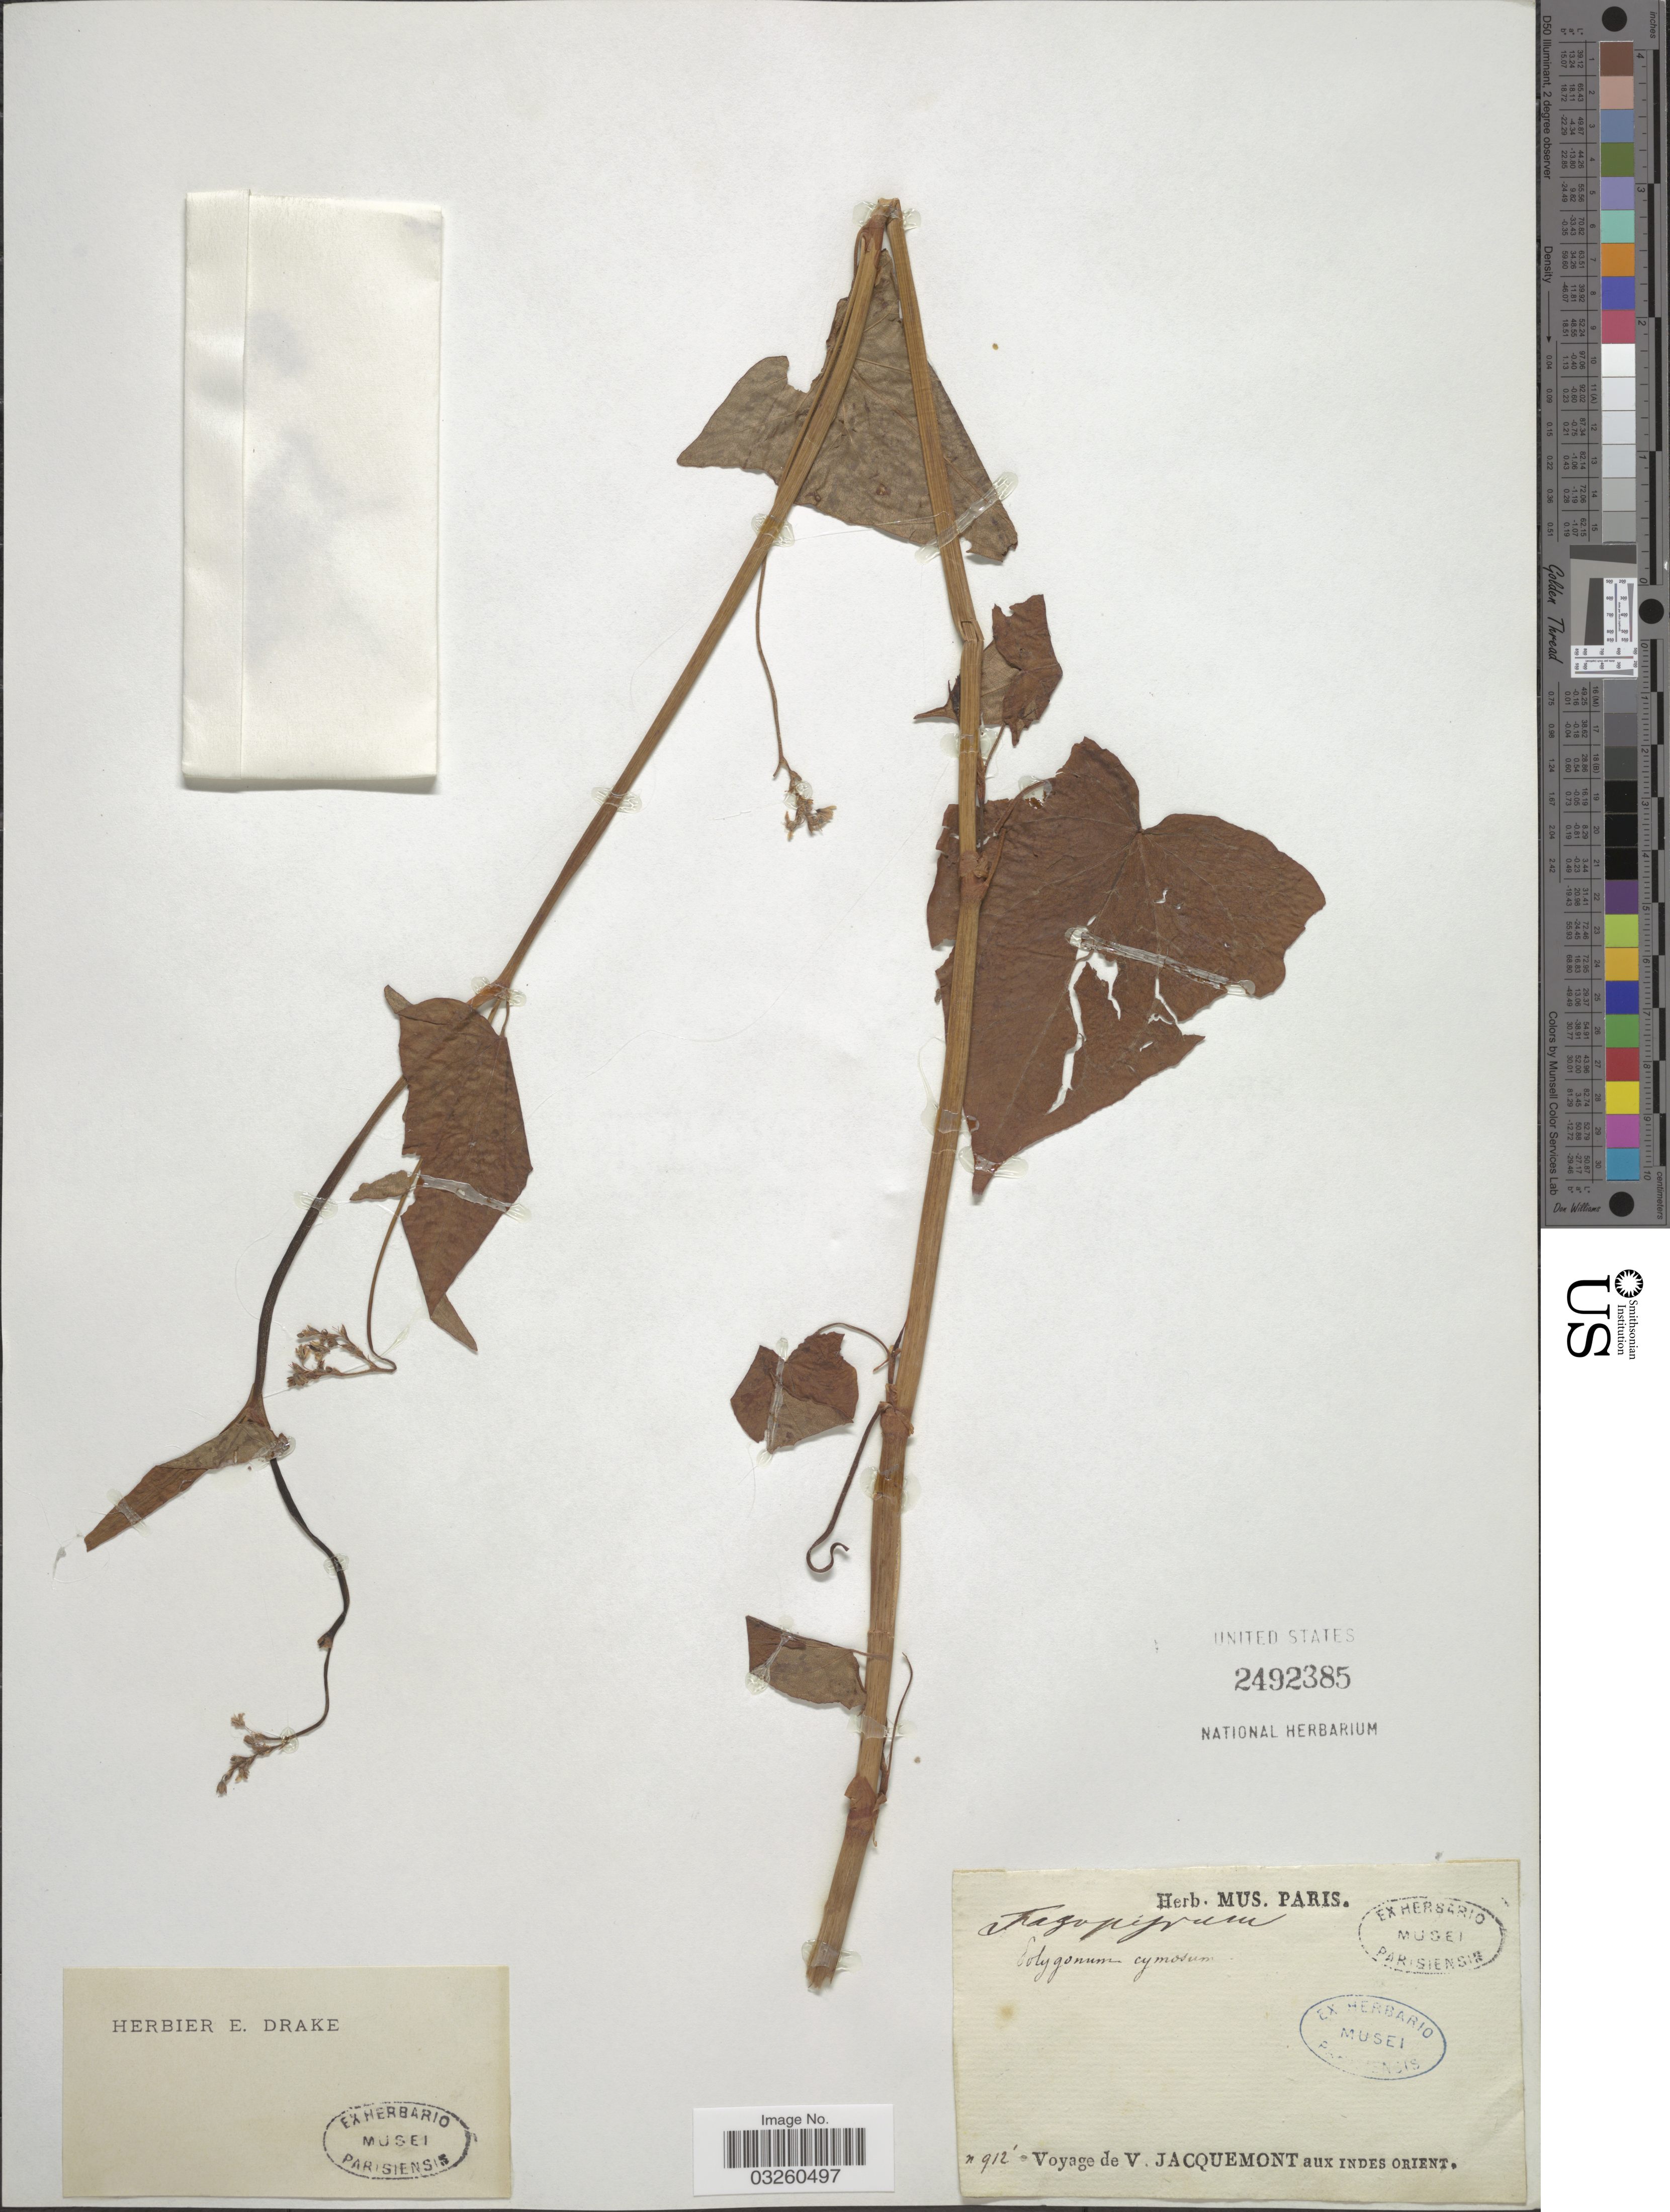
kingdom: Plantae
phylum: Tracheophyta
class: Magnoliopsida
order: Caryophyllales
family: Polygonaceae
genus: Fagopyrum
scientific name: Fagopyrum cymosum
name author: (Trevir.) Meisn.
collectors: V. Jacquemont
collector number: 912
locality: Aux Indes Orient.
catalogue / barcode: US 2492385